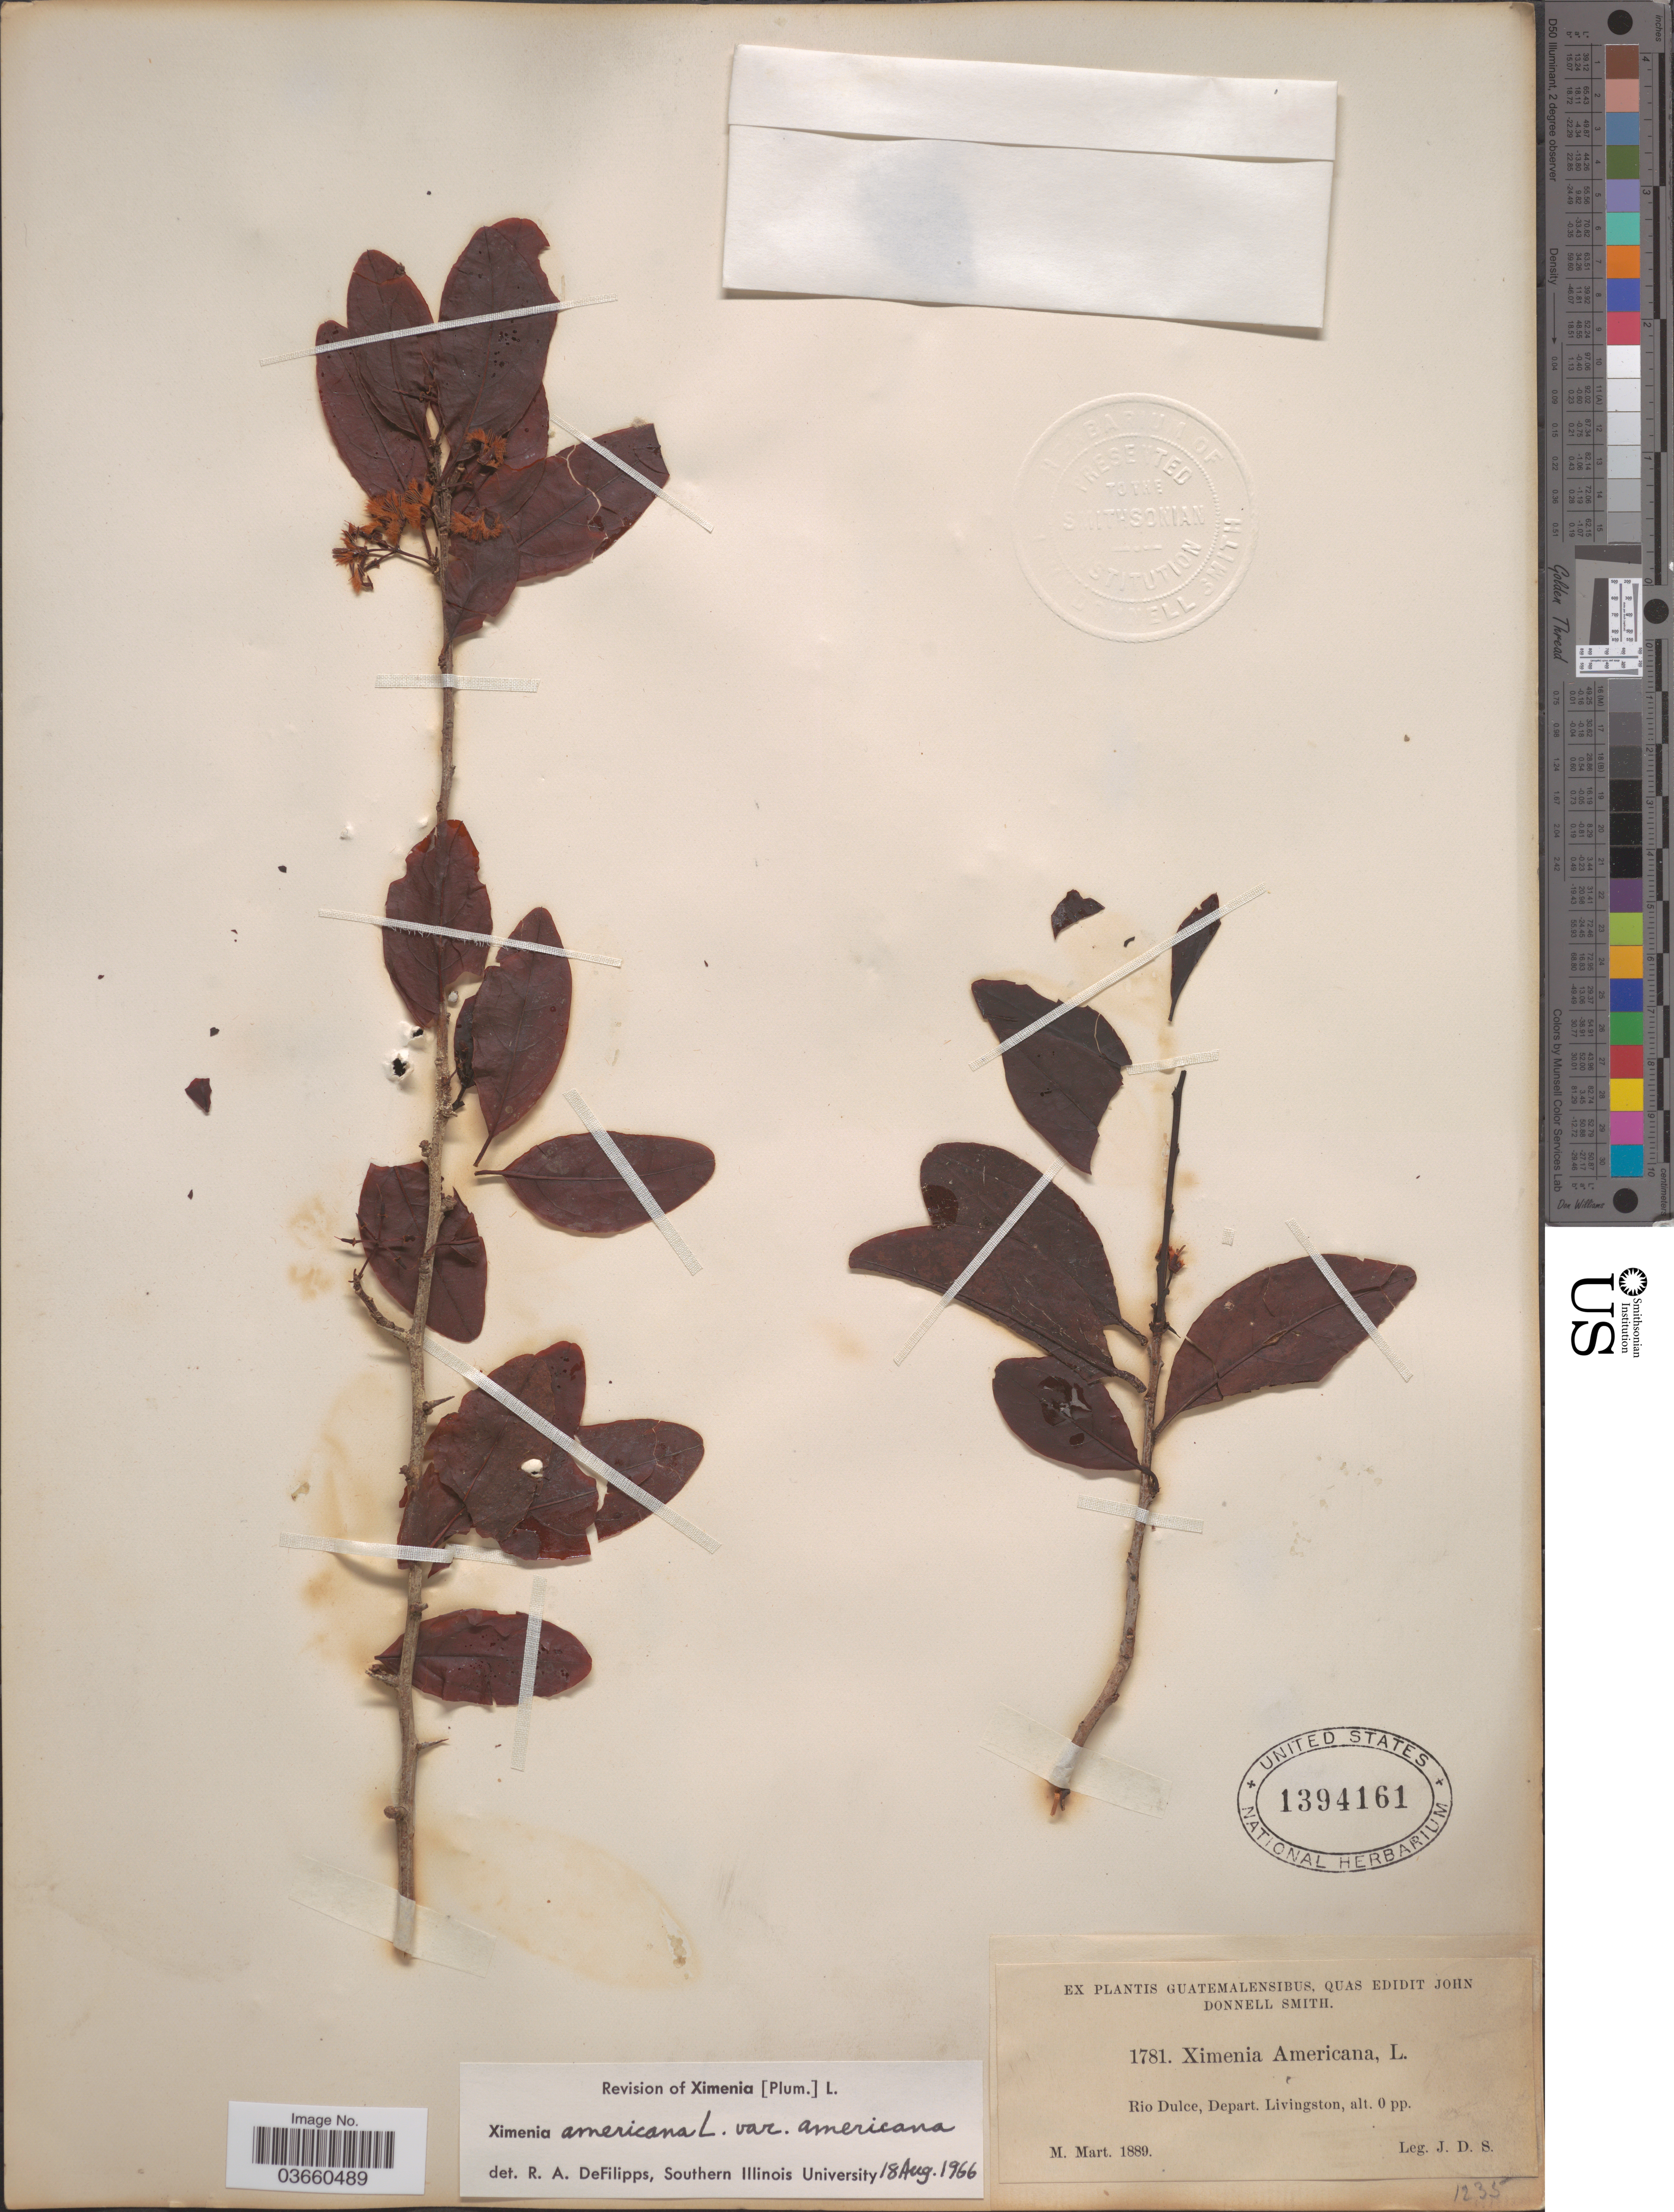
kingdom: Plantae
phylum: Tracheophyta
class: Magnoliopsida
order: Santalales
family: Ximeniaceae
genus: Ximenia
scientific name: Ximenia americana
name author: L.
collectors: J. Donnell Smith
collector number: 1781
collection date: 1889-03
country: Guatemala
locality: Rio Dulce, Depart. Livingston.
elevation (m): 0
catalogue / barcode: US 1394161